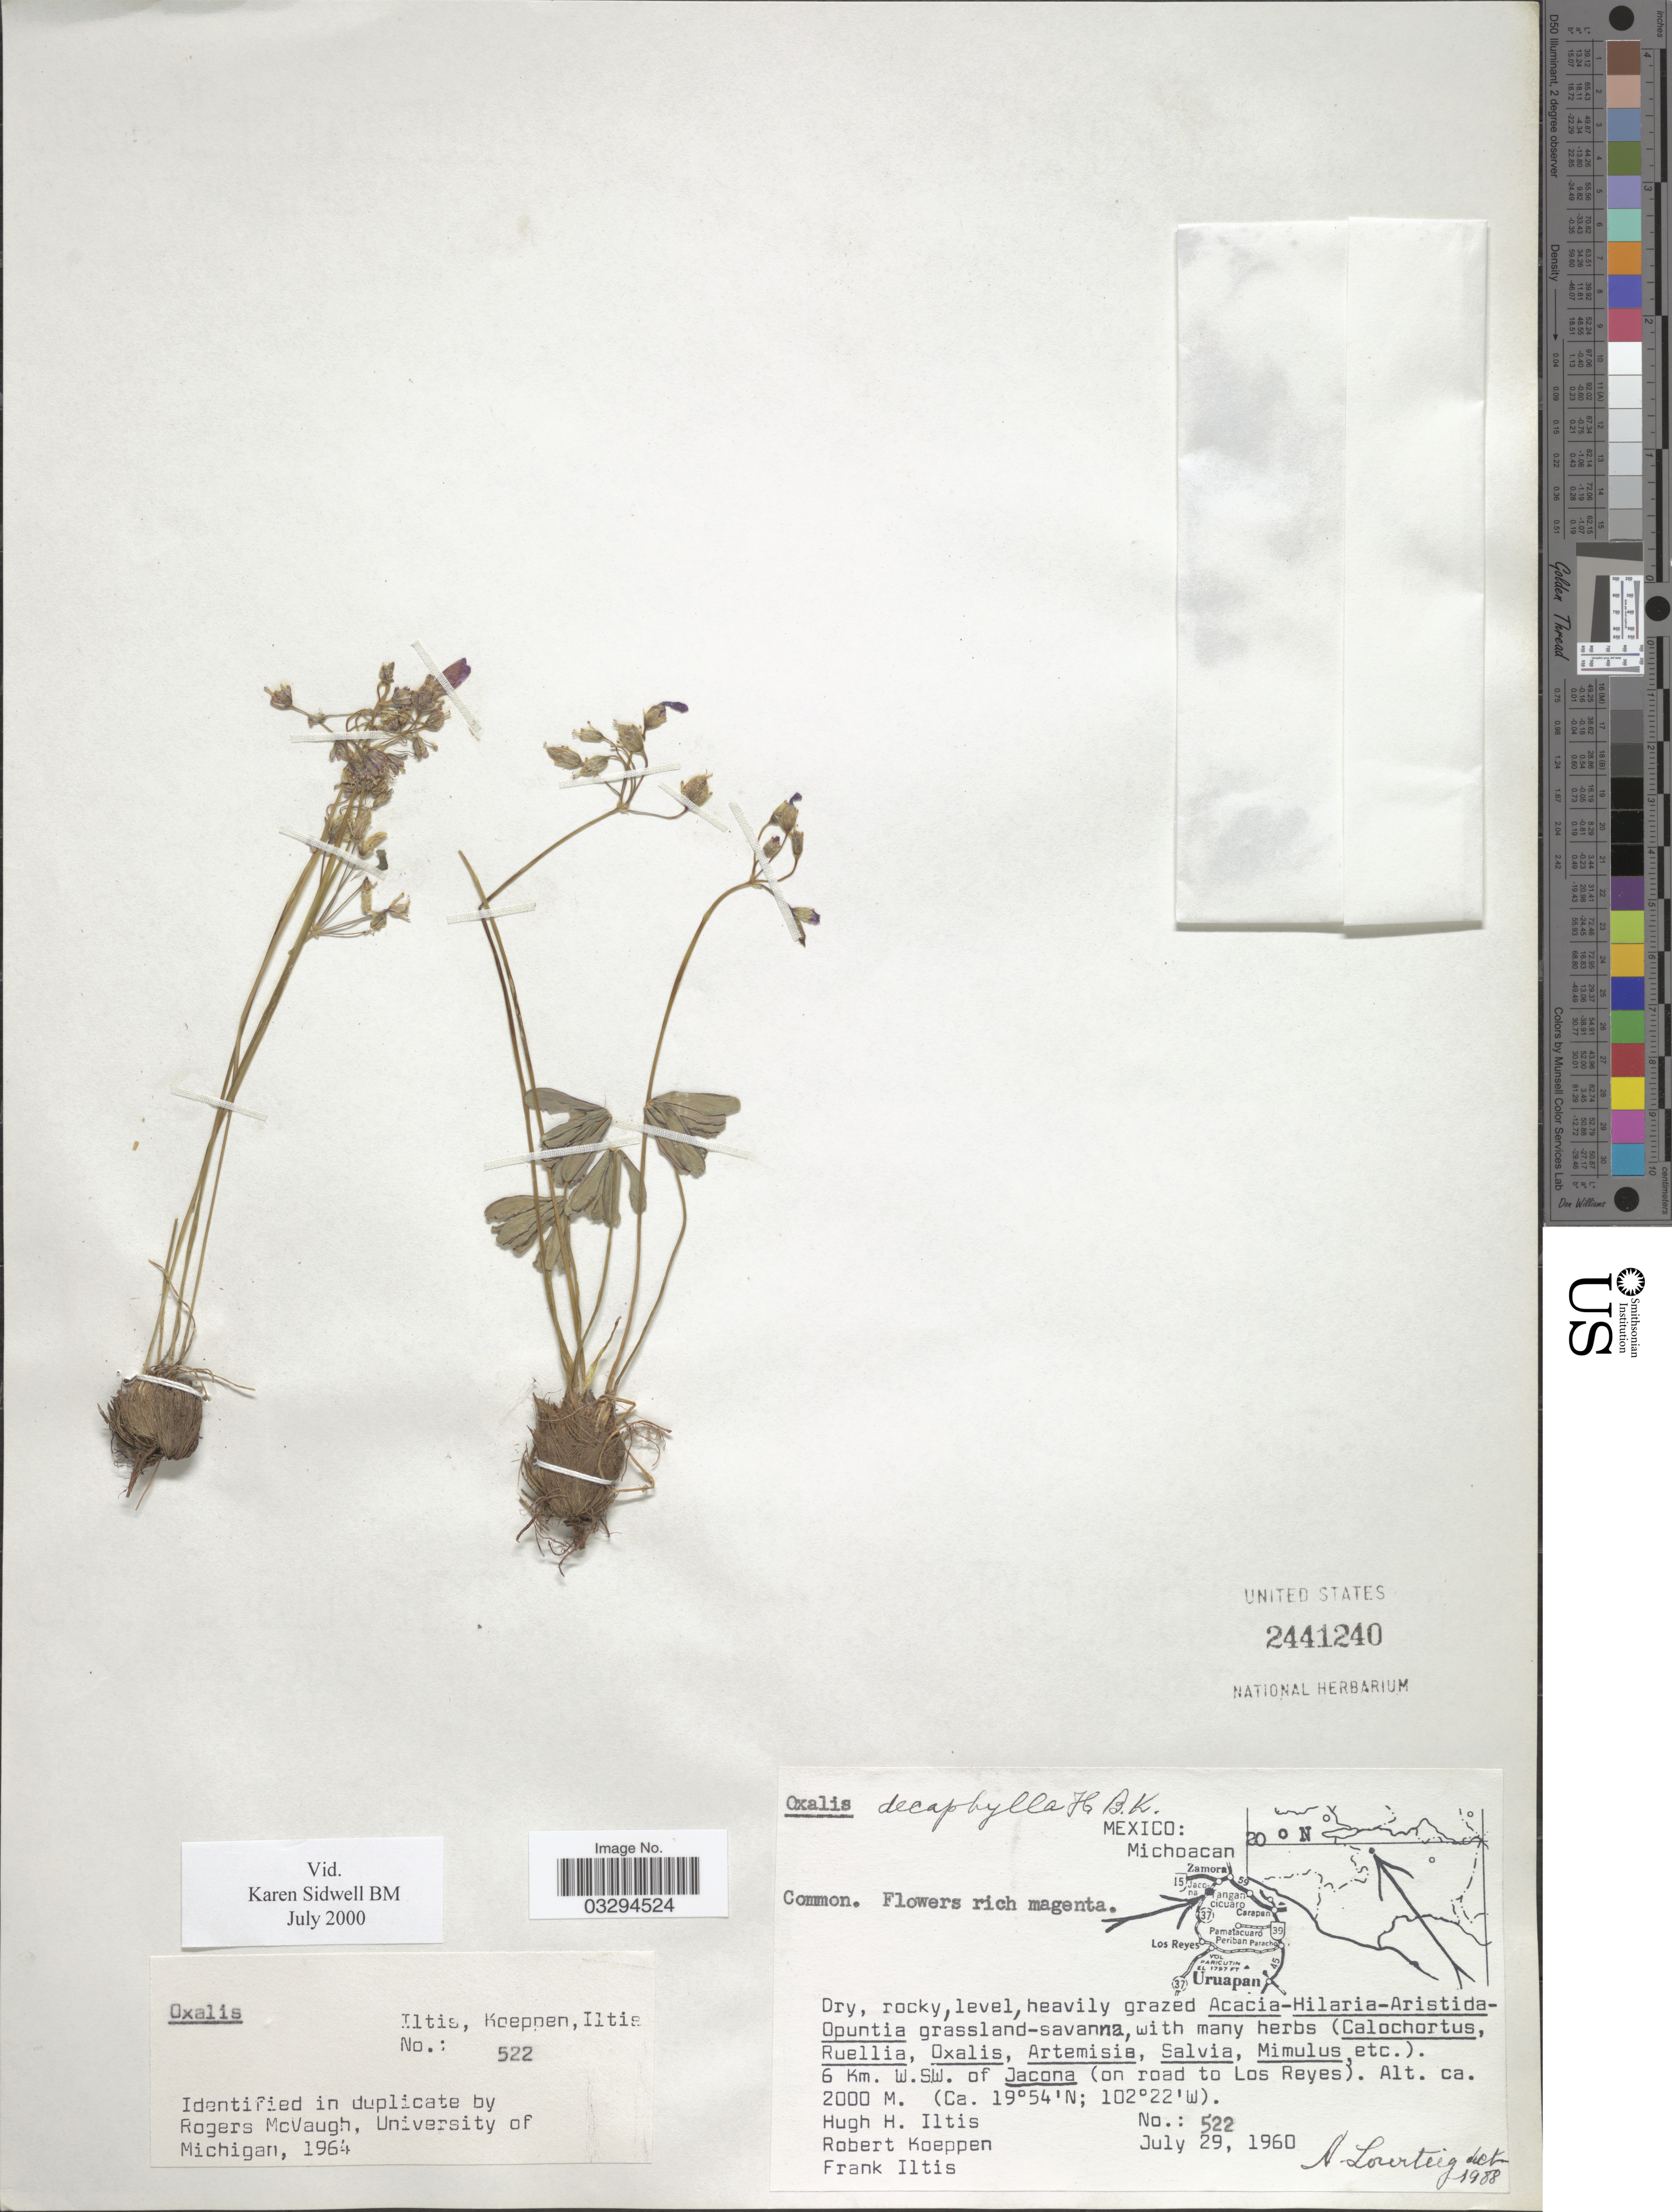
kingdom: Plantae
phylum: Tracheophyta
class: Magnoliopsida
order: Oxalidales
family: Oxalidaceae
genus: Oxalis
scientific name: Oxalis decaphylla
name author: Kunth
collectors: H. Iltis, R. C. Koeppen & F. S. Iltis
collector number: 522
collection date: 1960-07-29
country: Mexico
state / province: Michoacán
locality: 6 Km. W.SW. of Jacona (on road to Los Reyes).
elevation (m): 2000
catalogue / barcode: US 2441240